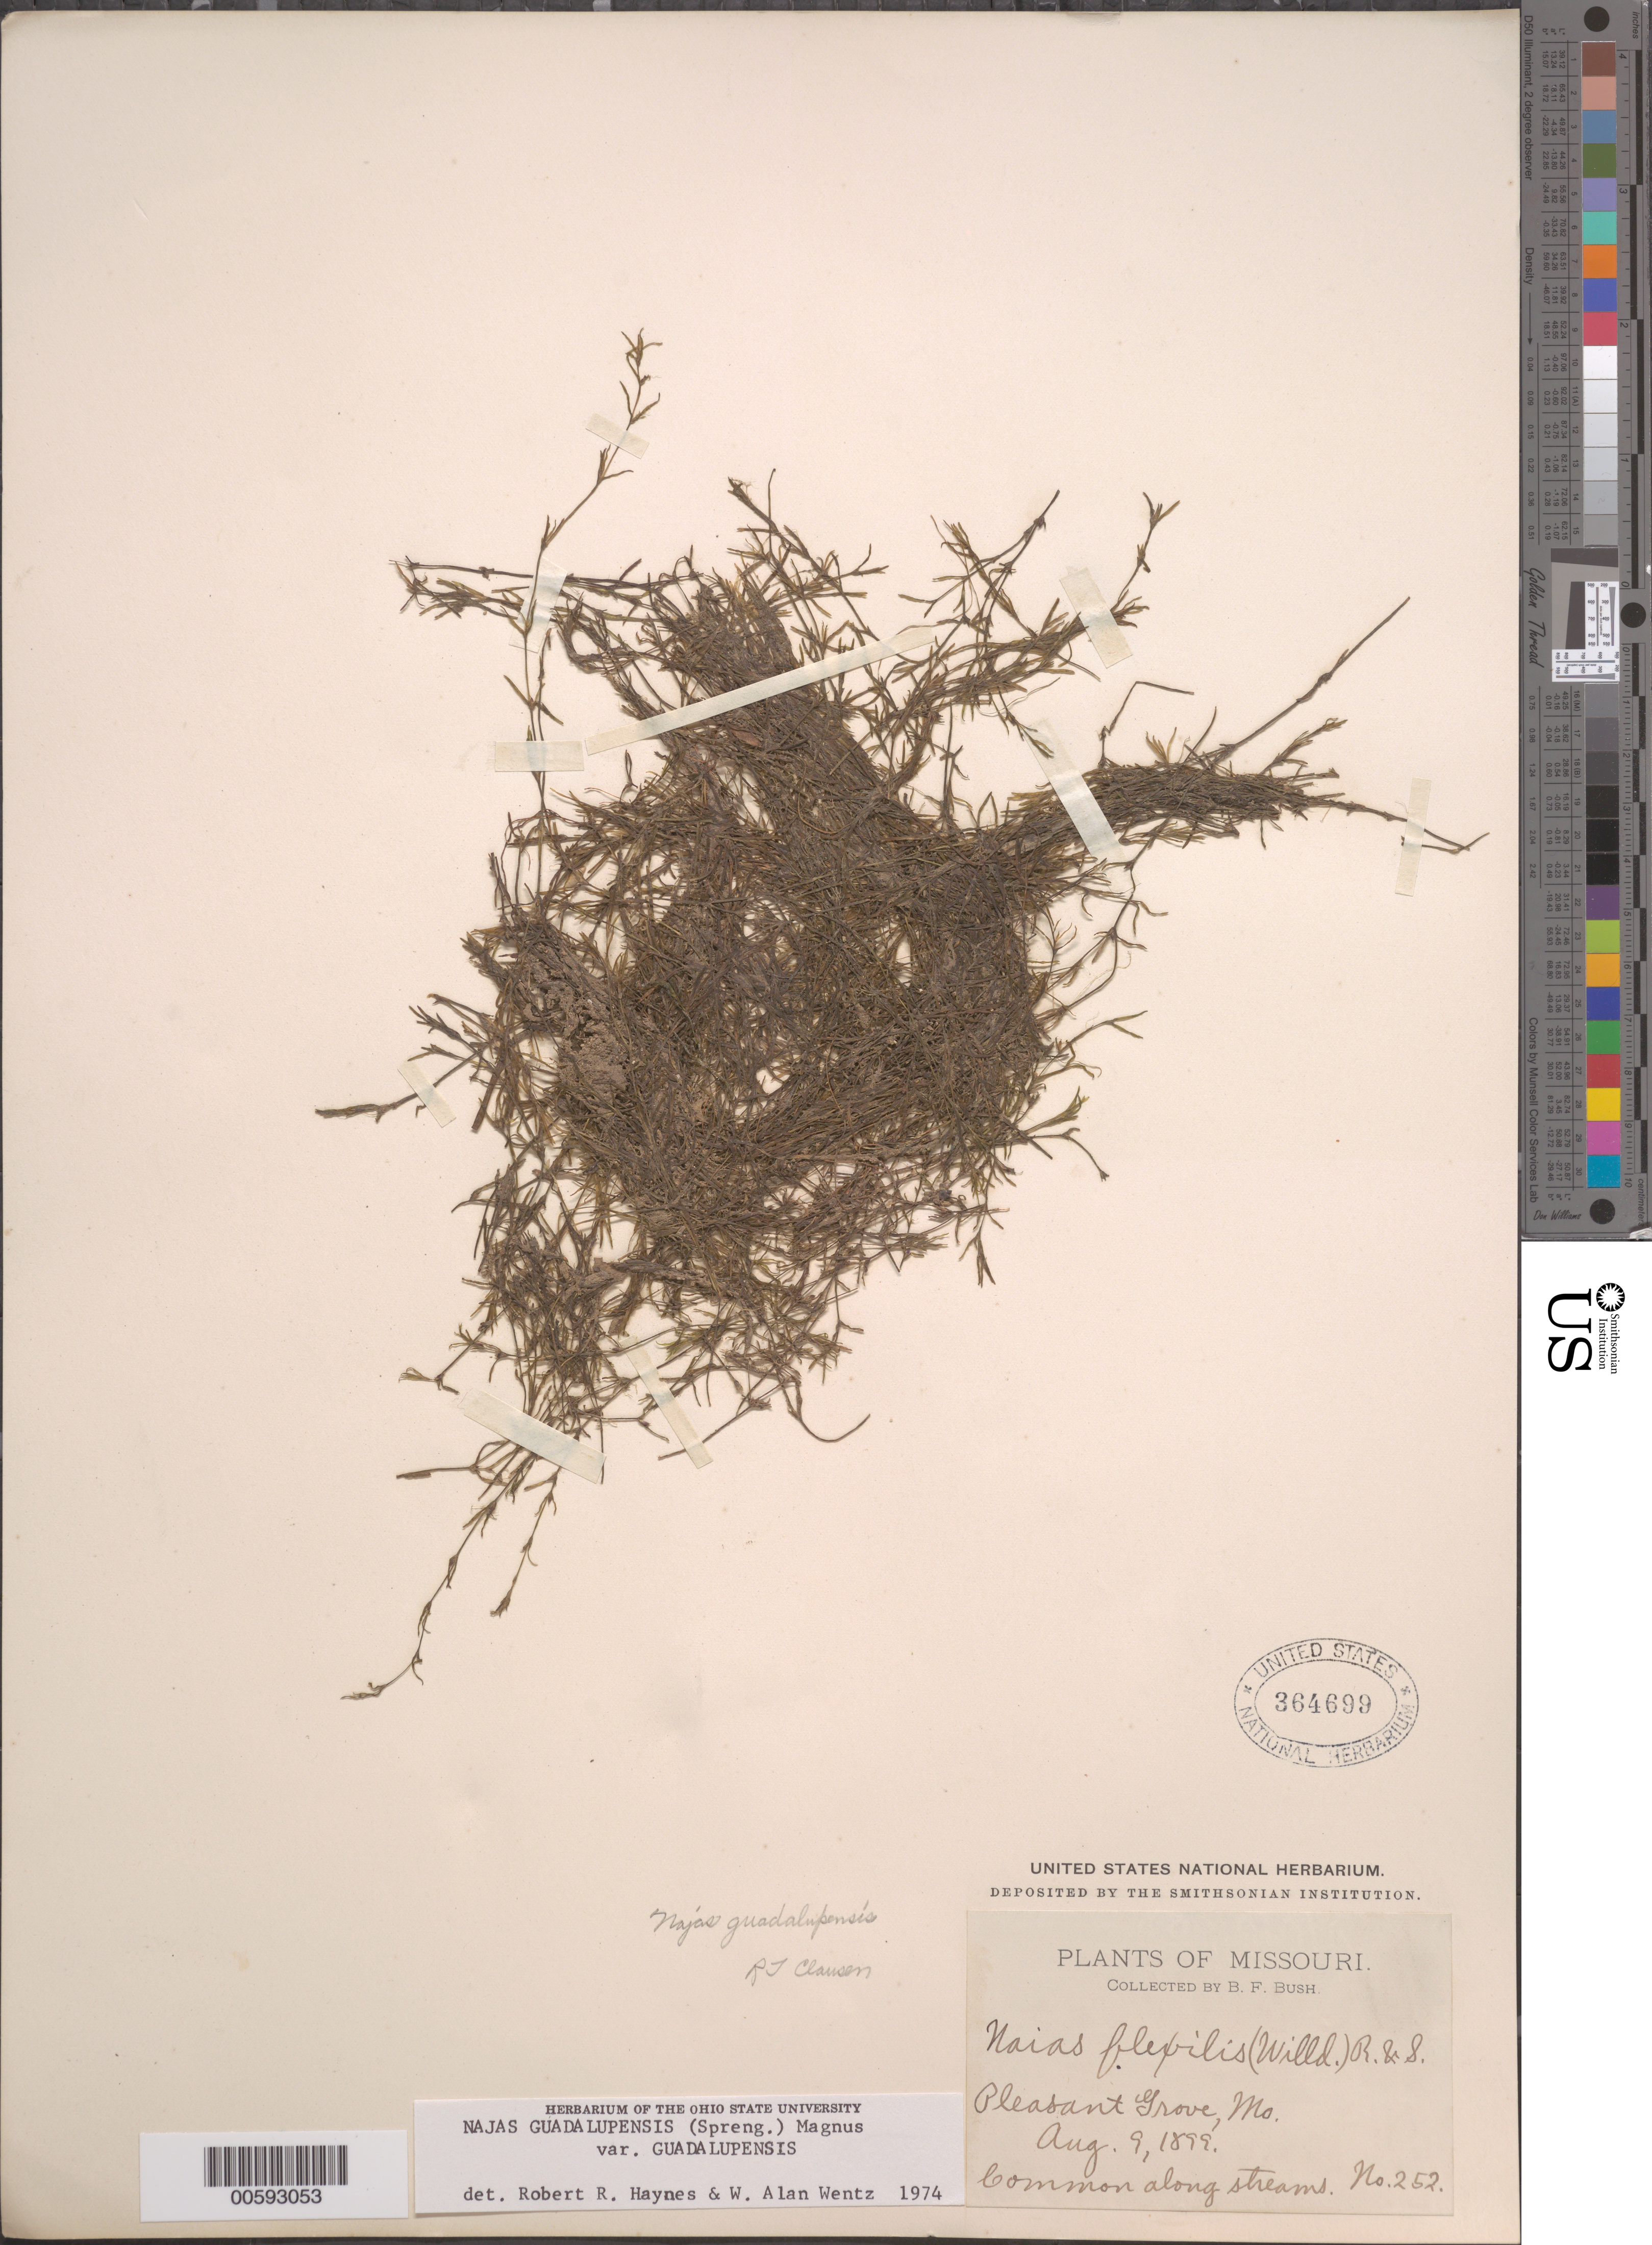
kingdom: Plantae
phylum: Tracheophyta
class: Liliopsida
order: Alismatales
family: Hydrocharitaceae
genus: Najas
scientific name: Najas guadalupensis var. guadalupensis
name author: (Spreng.) Magnus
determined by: Haynes, R. R.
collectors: B. F. Bush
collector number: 252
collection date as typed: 09 Aug 1899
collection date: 1899-08-09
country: United States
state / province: Missouri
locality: Pleasant Grove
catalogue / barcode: US 364699